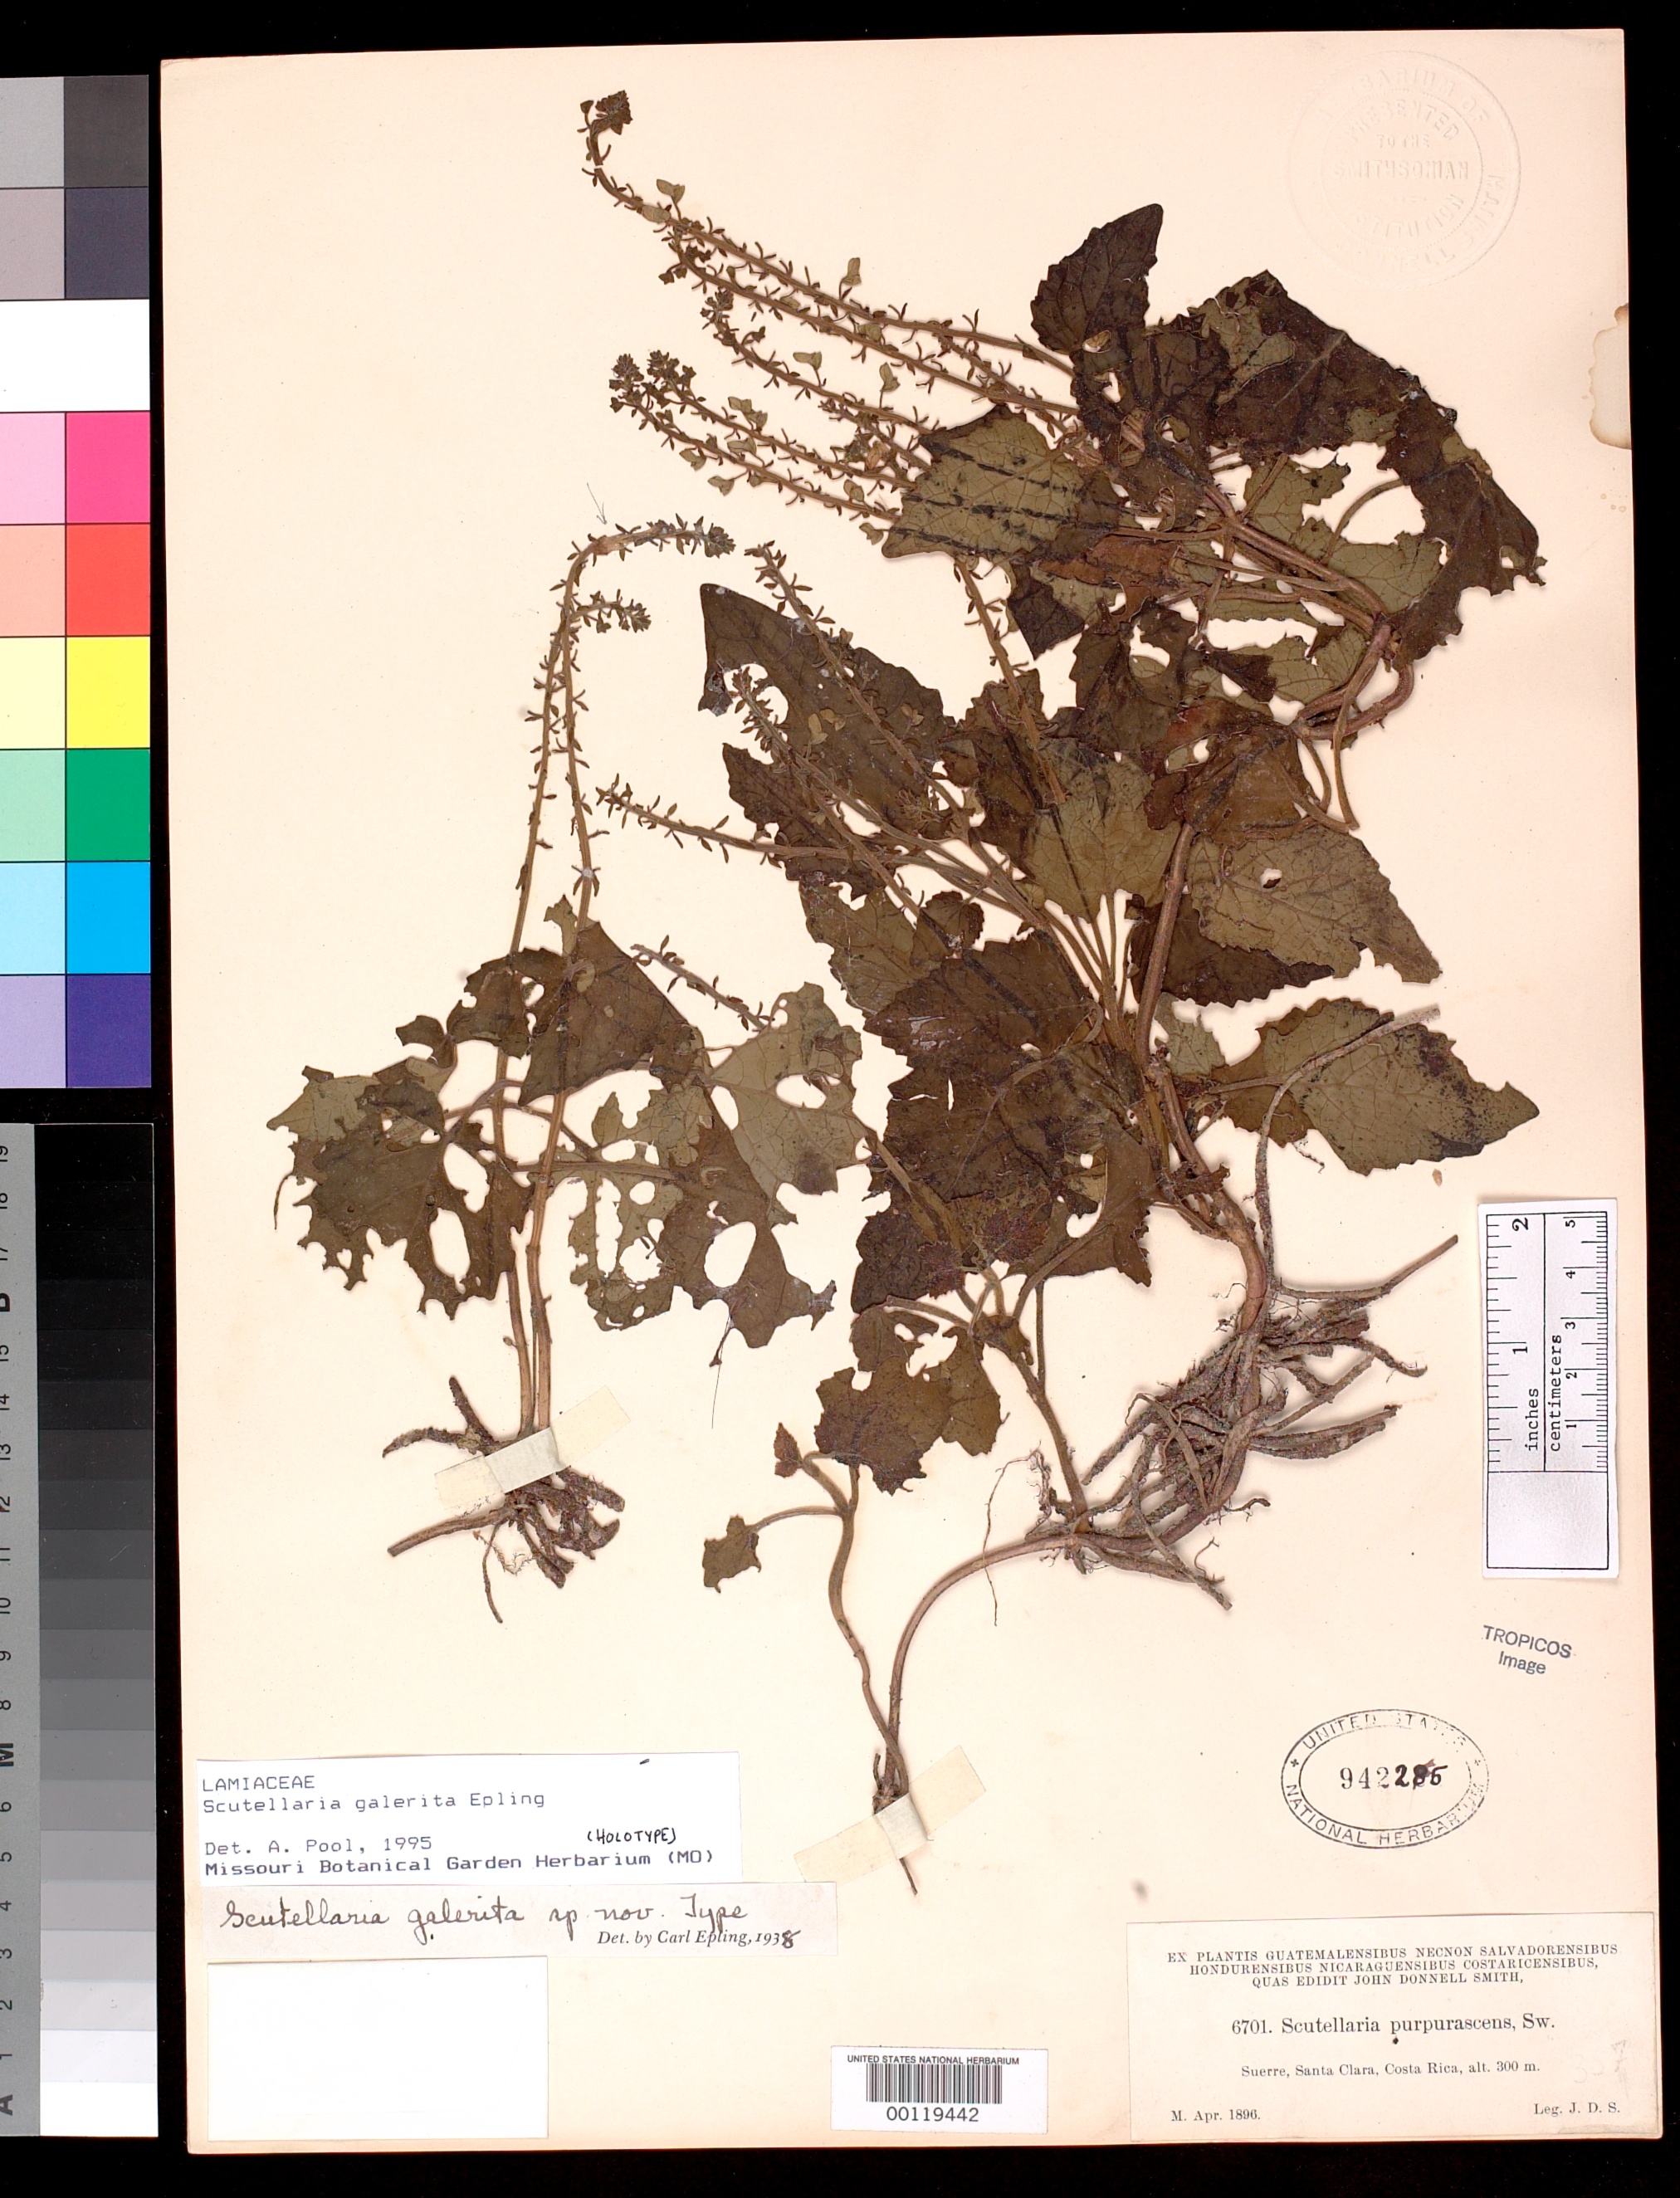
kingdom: Plantae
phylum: Tracheophyta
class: Magnoliopsida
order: Lamiales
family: Lamiaceae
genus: Scutellaria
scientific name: Scutellaria galerita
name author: Epling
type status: Holotype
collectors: J. Donnell Smith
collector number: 6701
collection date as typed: Apr 1896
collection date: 1896-04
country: Costa Rica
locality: Suerre, Santa Clara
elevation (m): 300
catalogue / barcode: US 942285